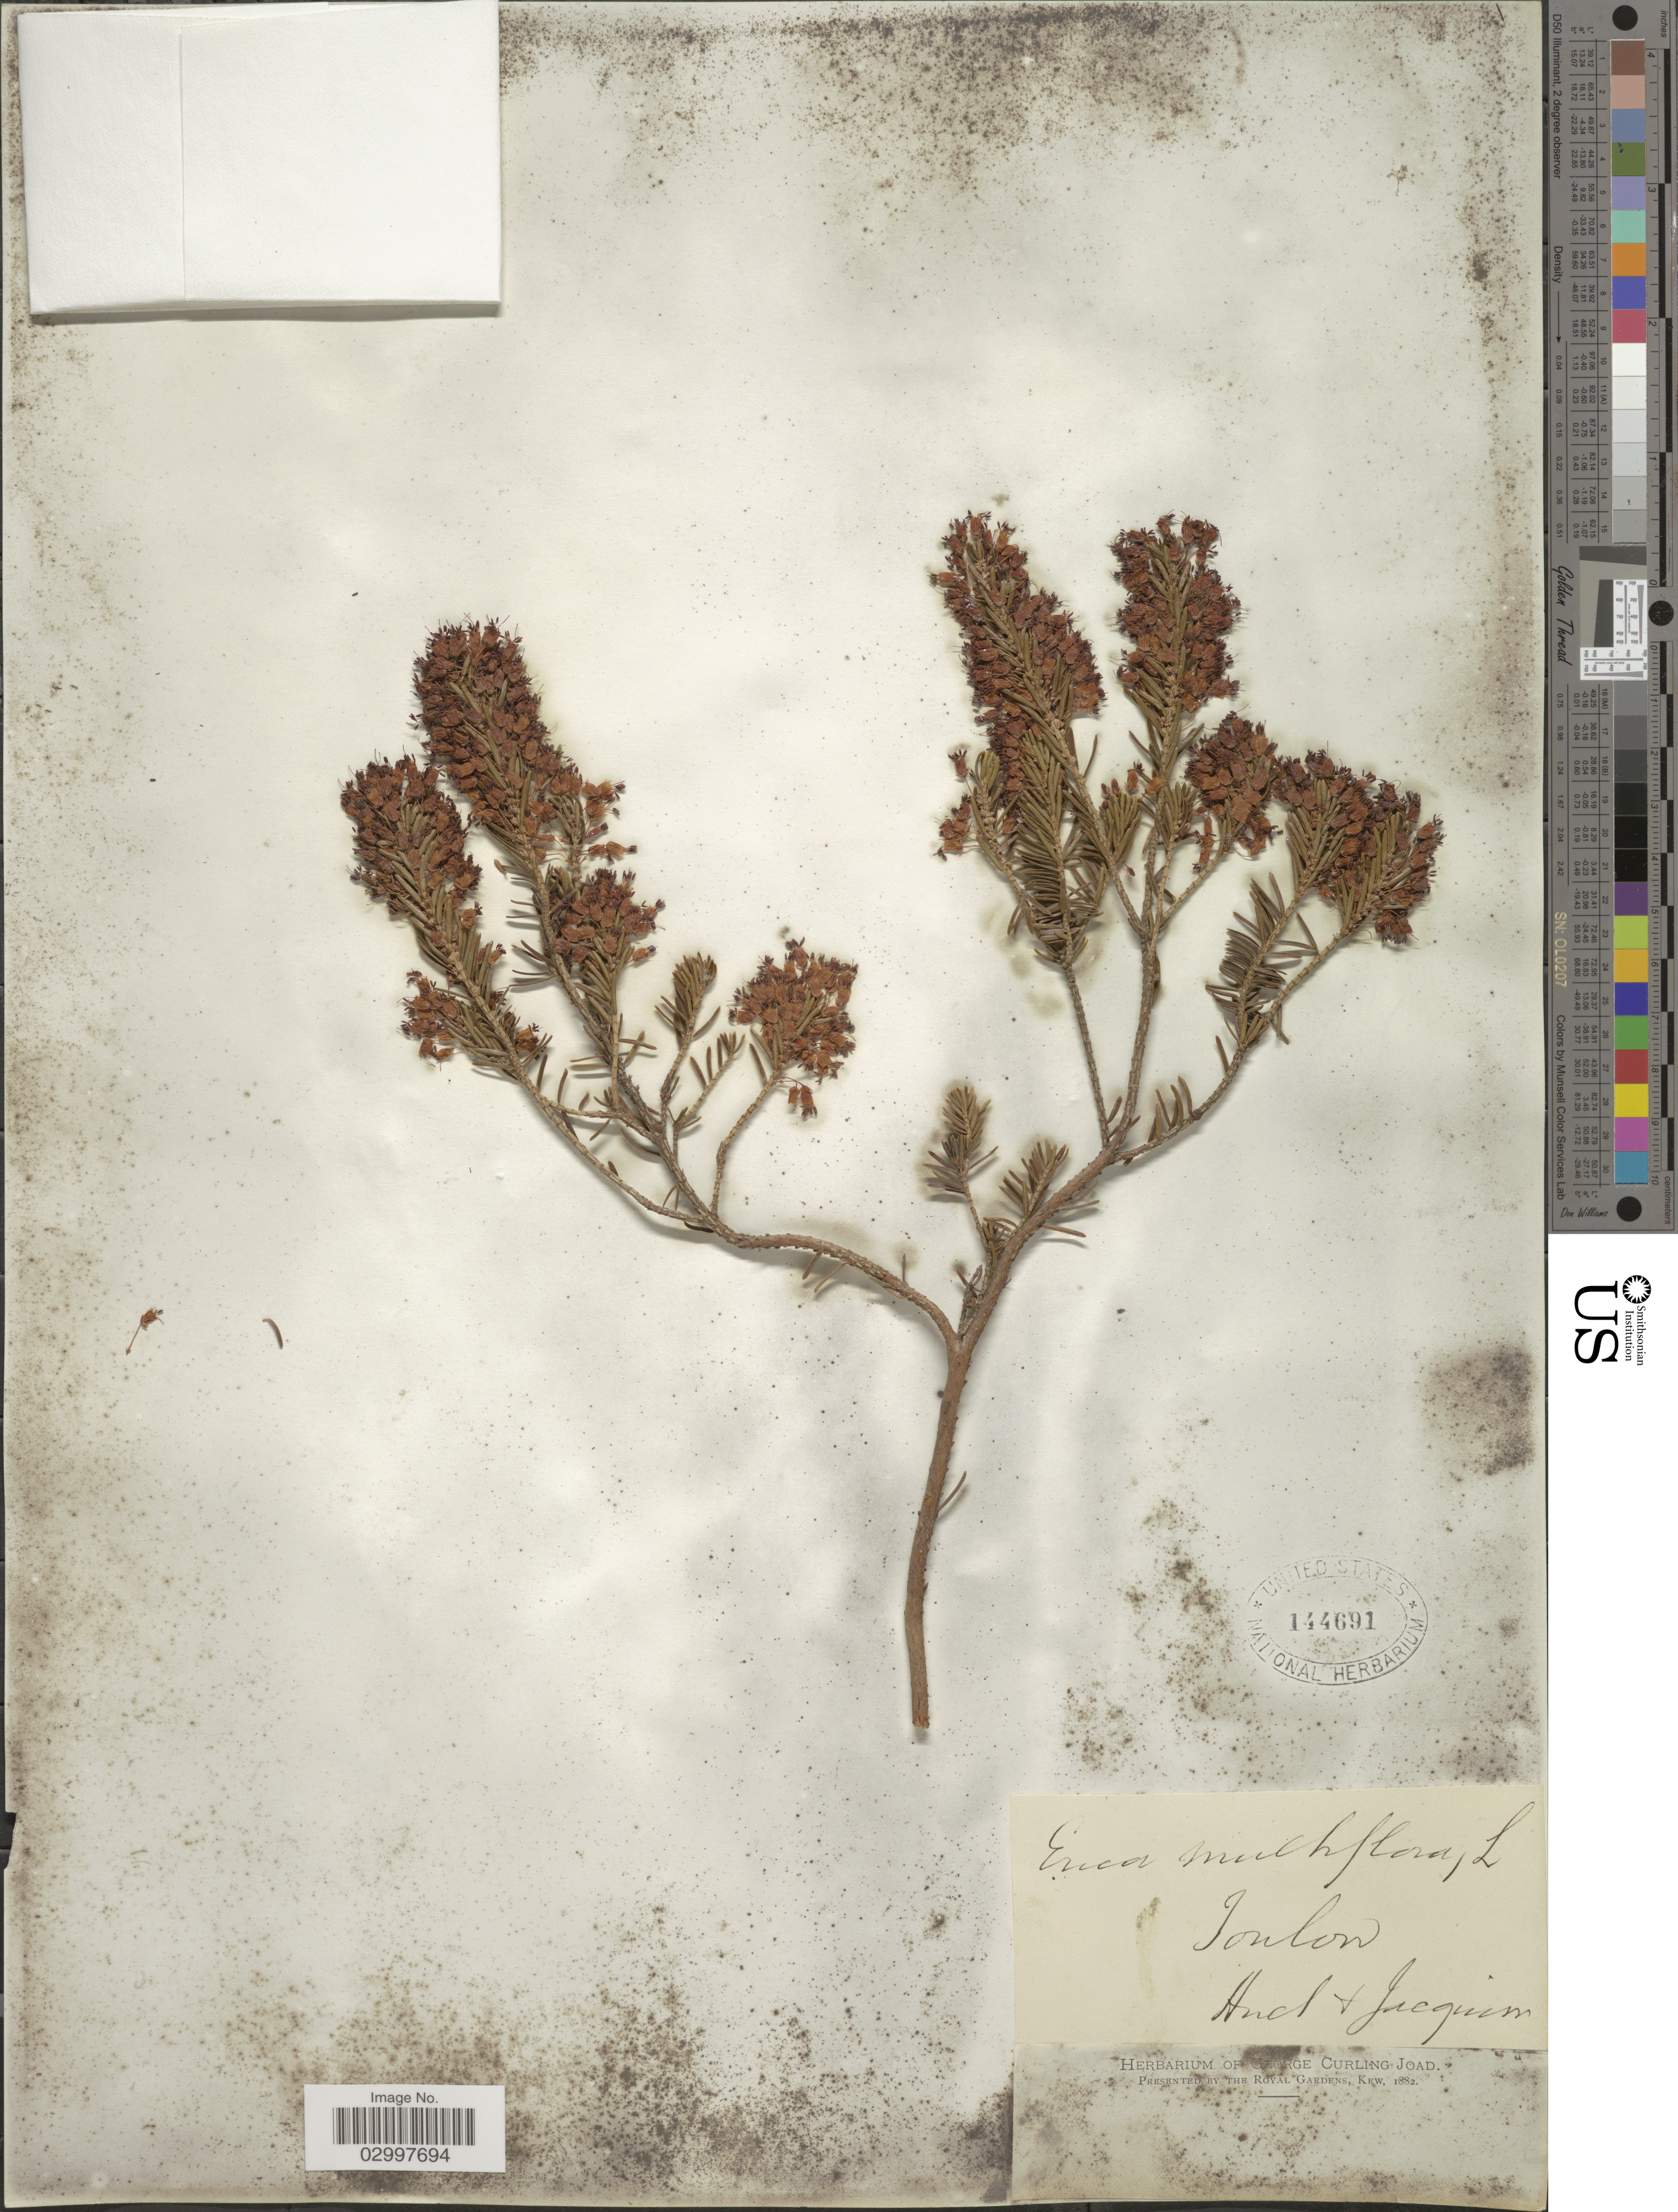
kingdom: Plantae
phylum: Tracheophyta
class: Magnoliopsida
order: Ericales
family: Ericaceae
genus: Erica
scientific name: Erica multiflora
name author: L.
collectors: -. Huet & Jacquin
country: France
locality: Toulon.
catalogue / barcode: US 144691